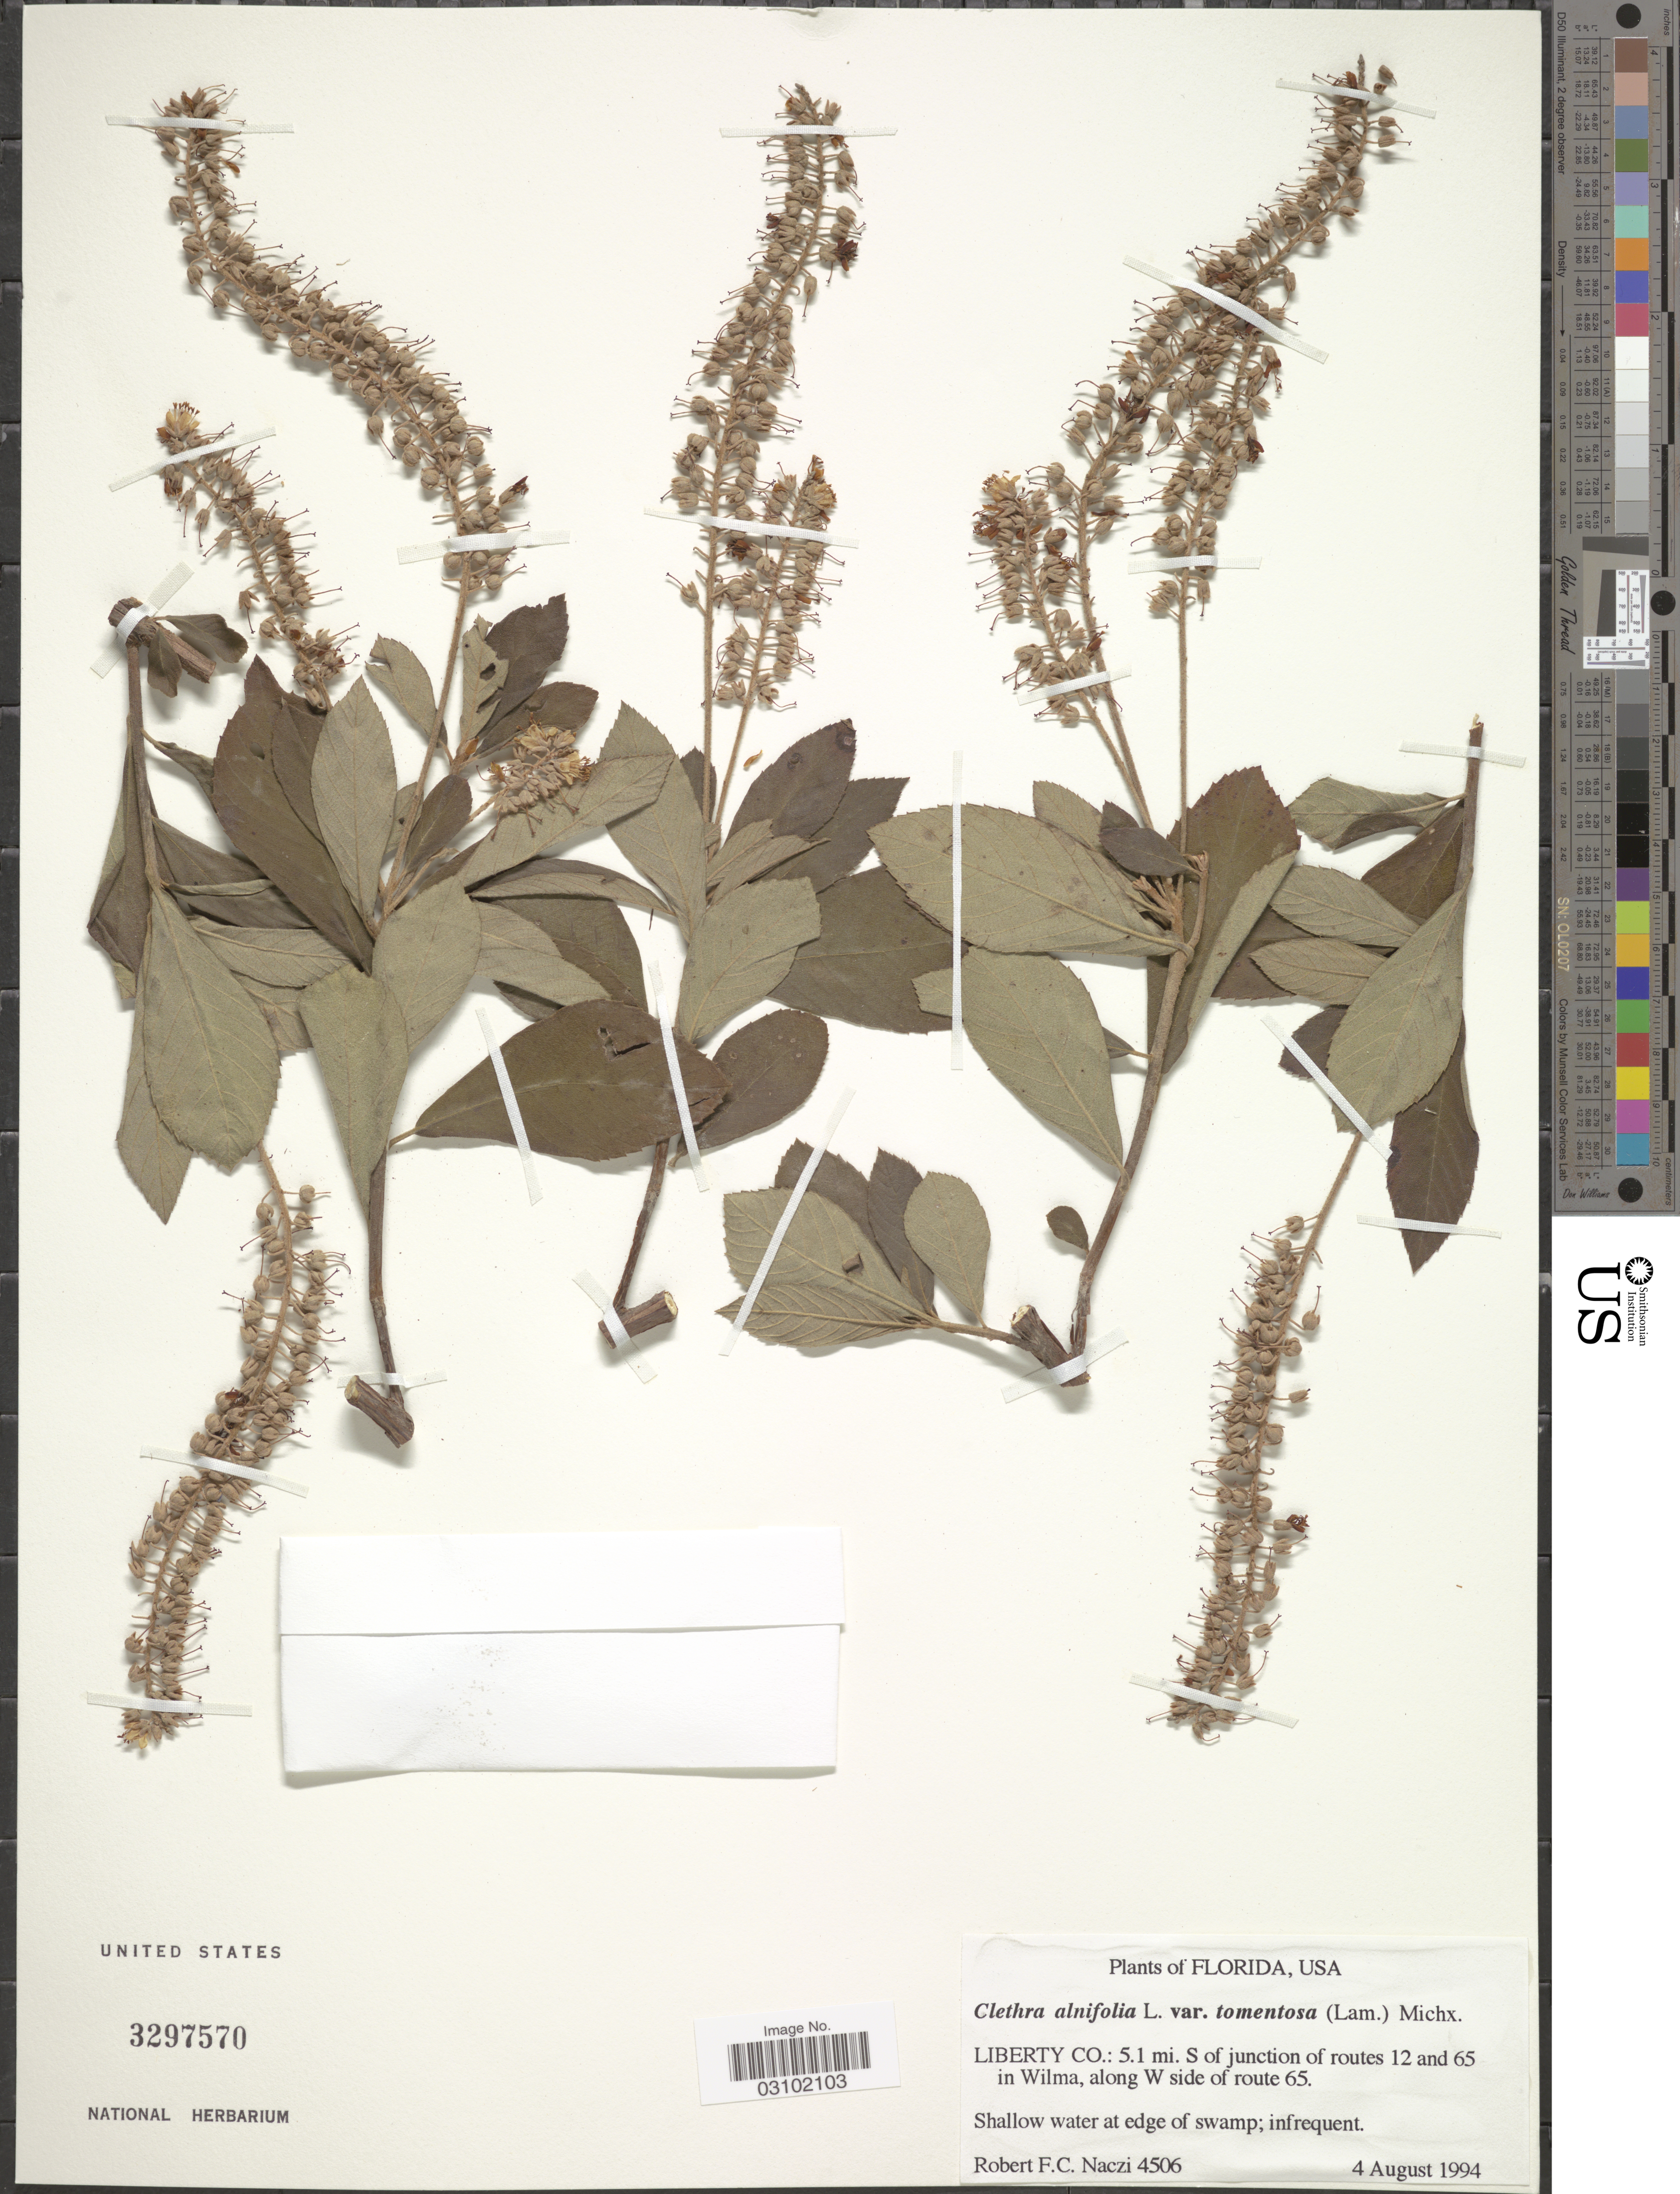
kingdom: Plantae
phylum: Tracheophyta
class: Magnoliopsida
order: Ericales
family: Clethraceae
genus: Clethra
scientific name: Clethra alnifolia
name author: L.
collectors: R. F. C. Naczi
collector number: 4506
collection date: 1994-08-04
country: United States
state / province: Florida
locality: Liberty Co.: 5.1 mi. S of junction of routes 12 and 65 in Wilma, along W side of route 65.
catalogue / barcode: US 3297570